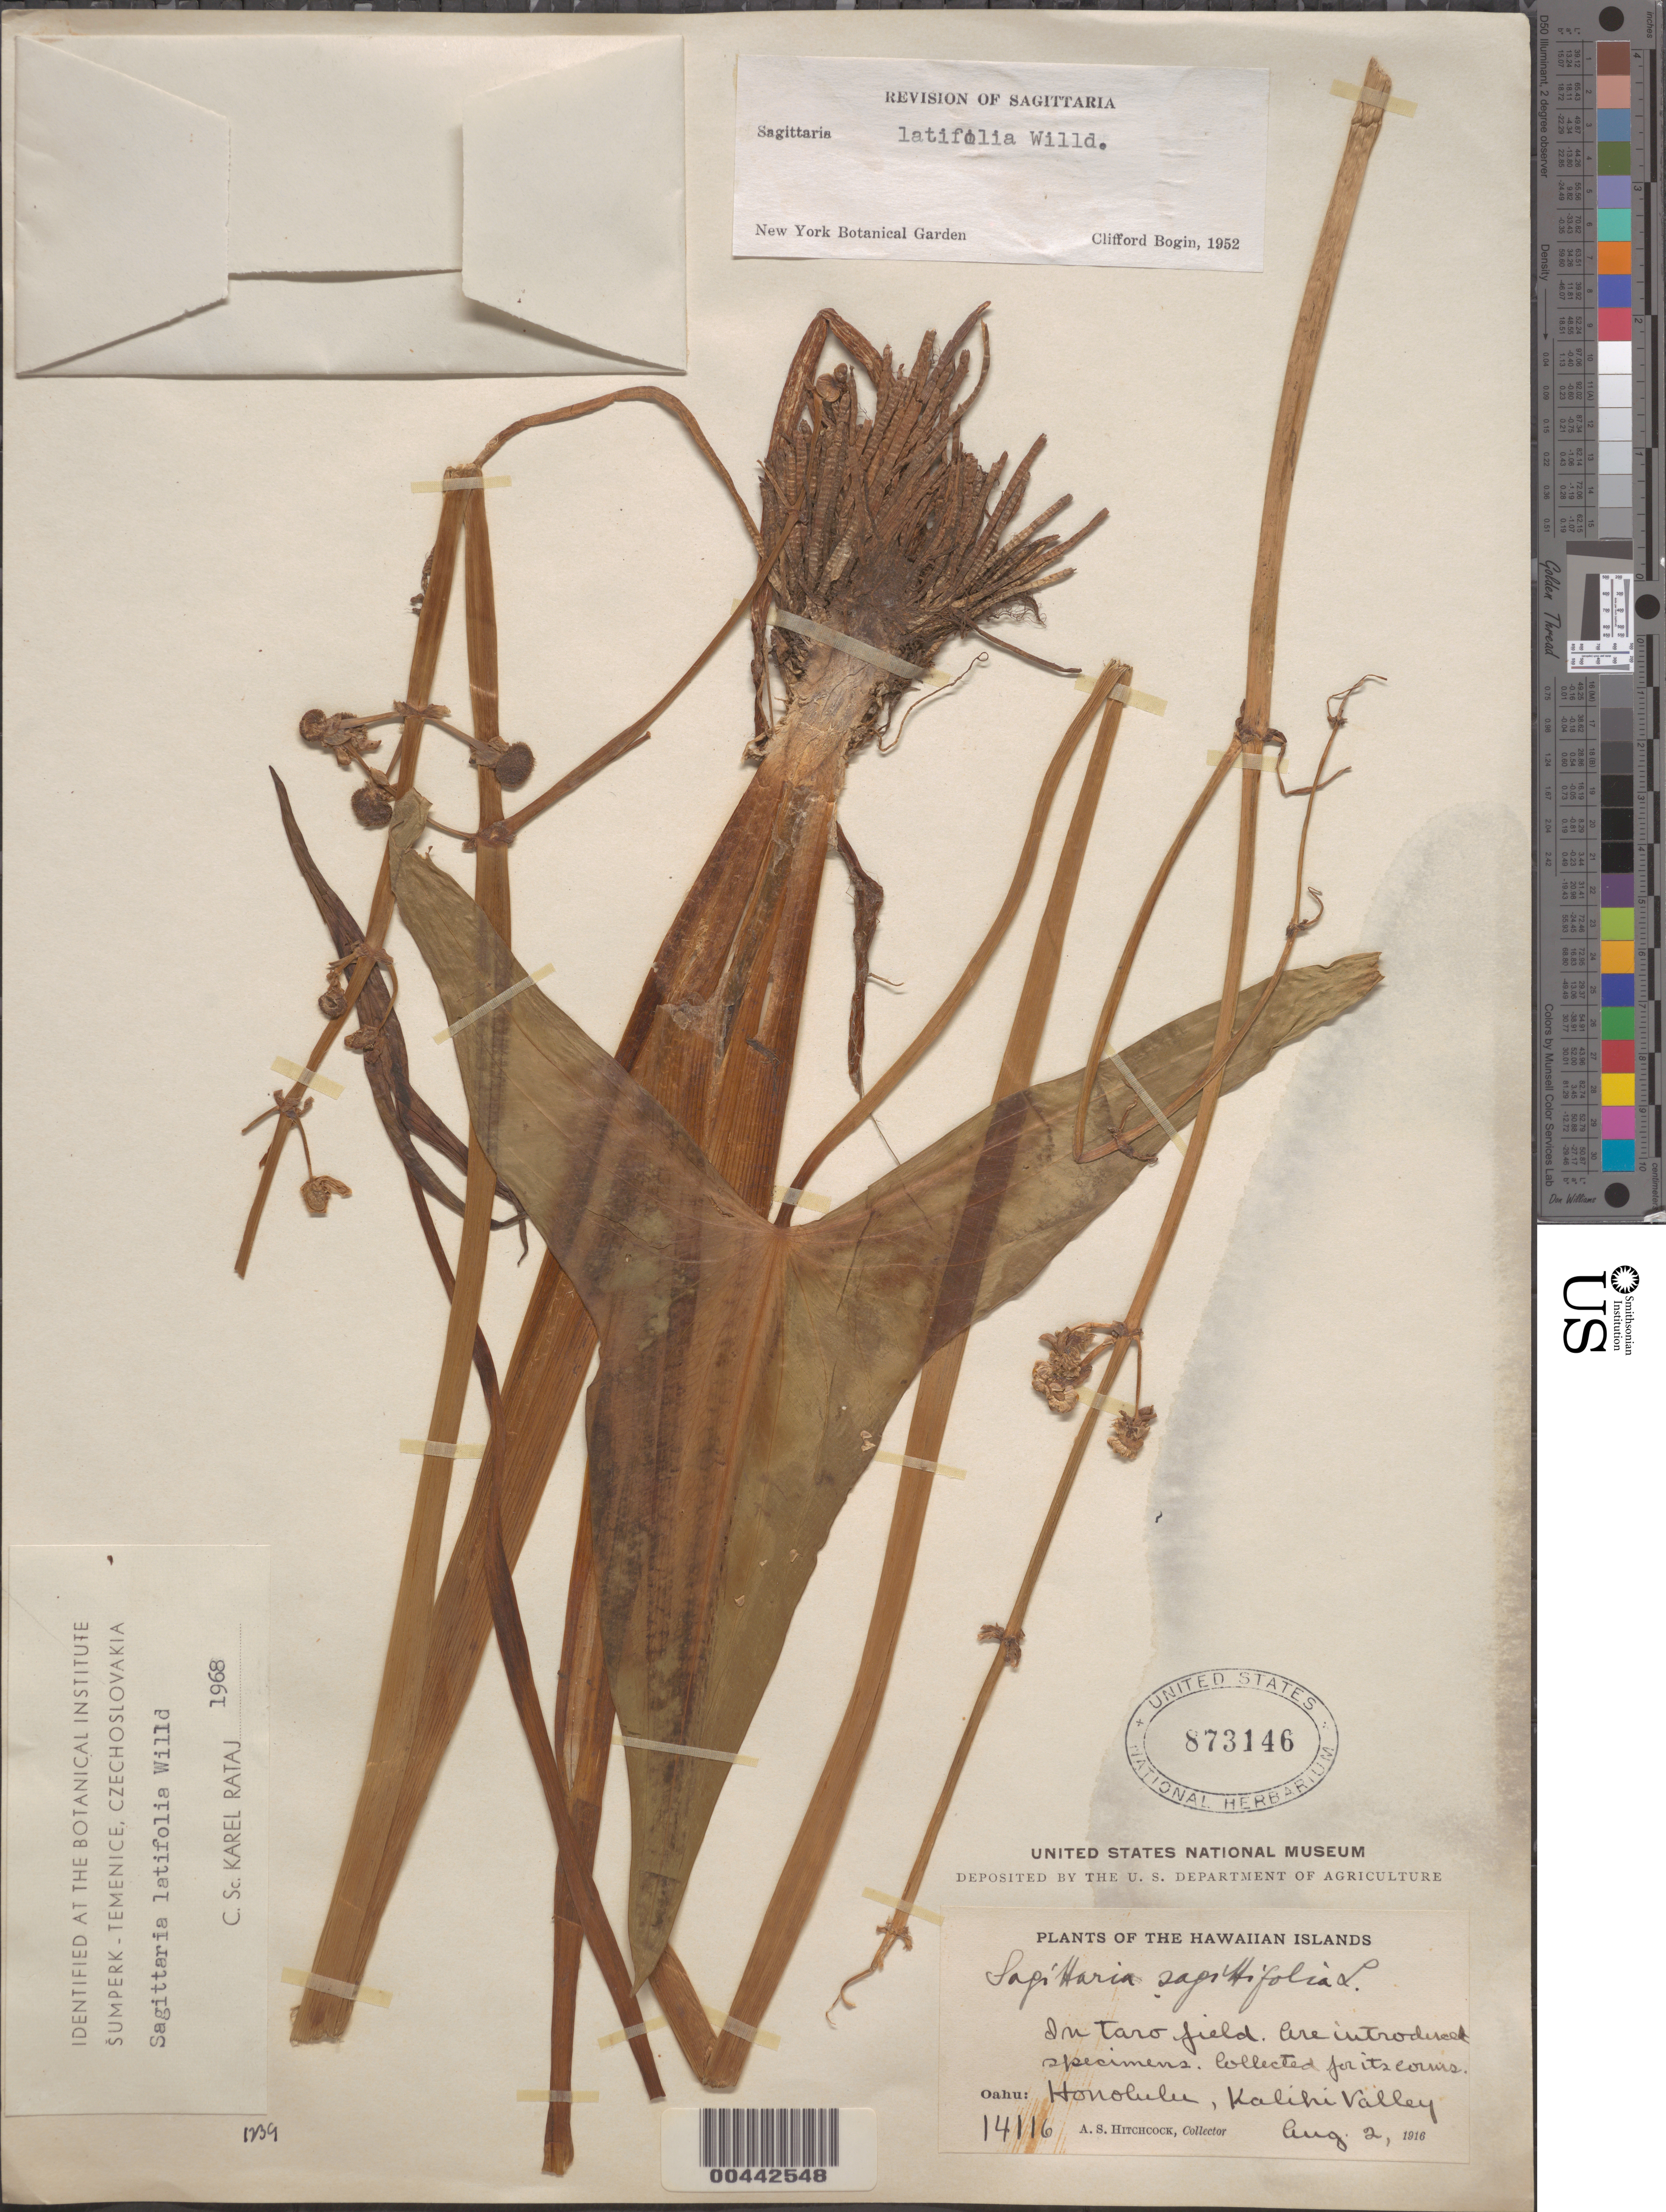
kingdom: Plantae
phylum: Tracheophyta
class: Liliopsida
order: Alismatales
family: Alismataceae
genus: Sagittaria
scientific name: Sagittaria latifolia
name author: Willd.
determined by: Rataj, K.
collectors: A. S. Hitchcock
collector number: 14116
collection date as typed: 2 Aug 1916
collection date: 1916-08-02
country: United States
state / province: Hawaii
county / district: Honolulu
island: Oahu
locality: Honolulu, Kalihi Valley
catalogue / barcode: US 873146